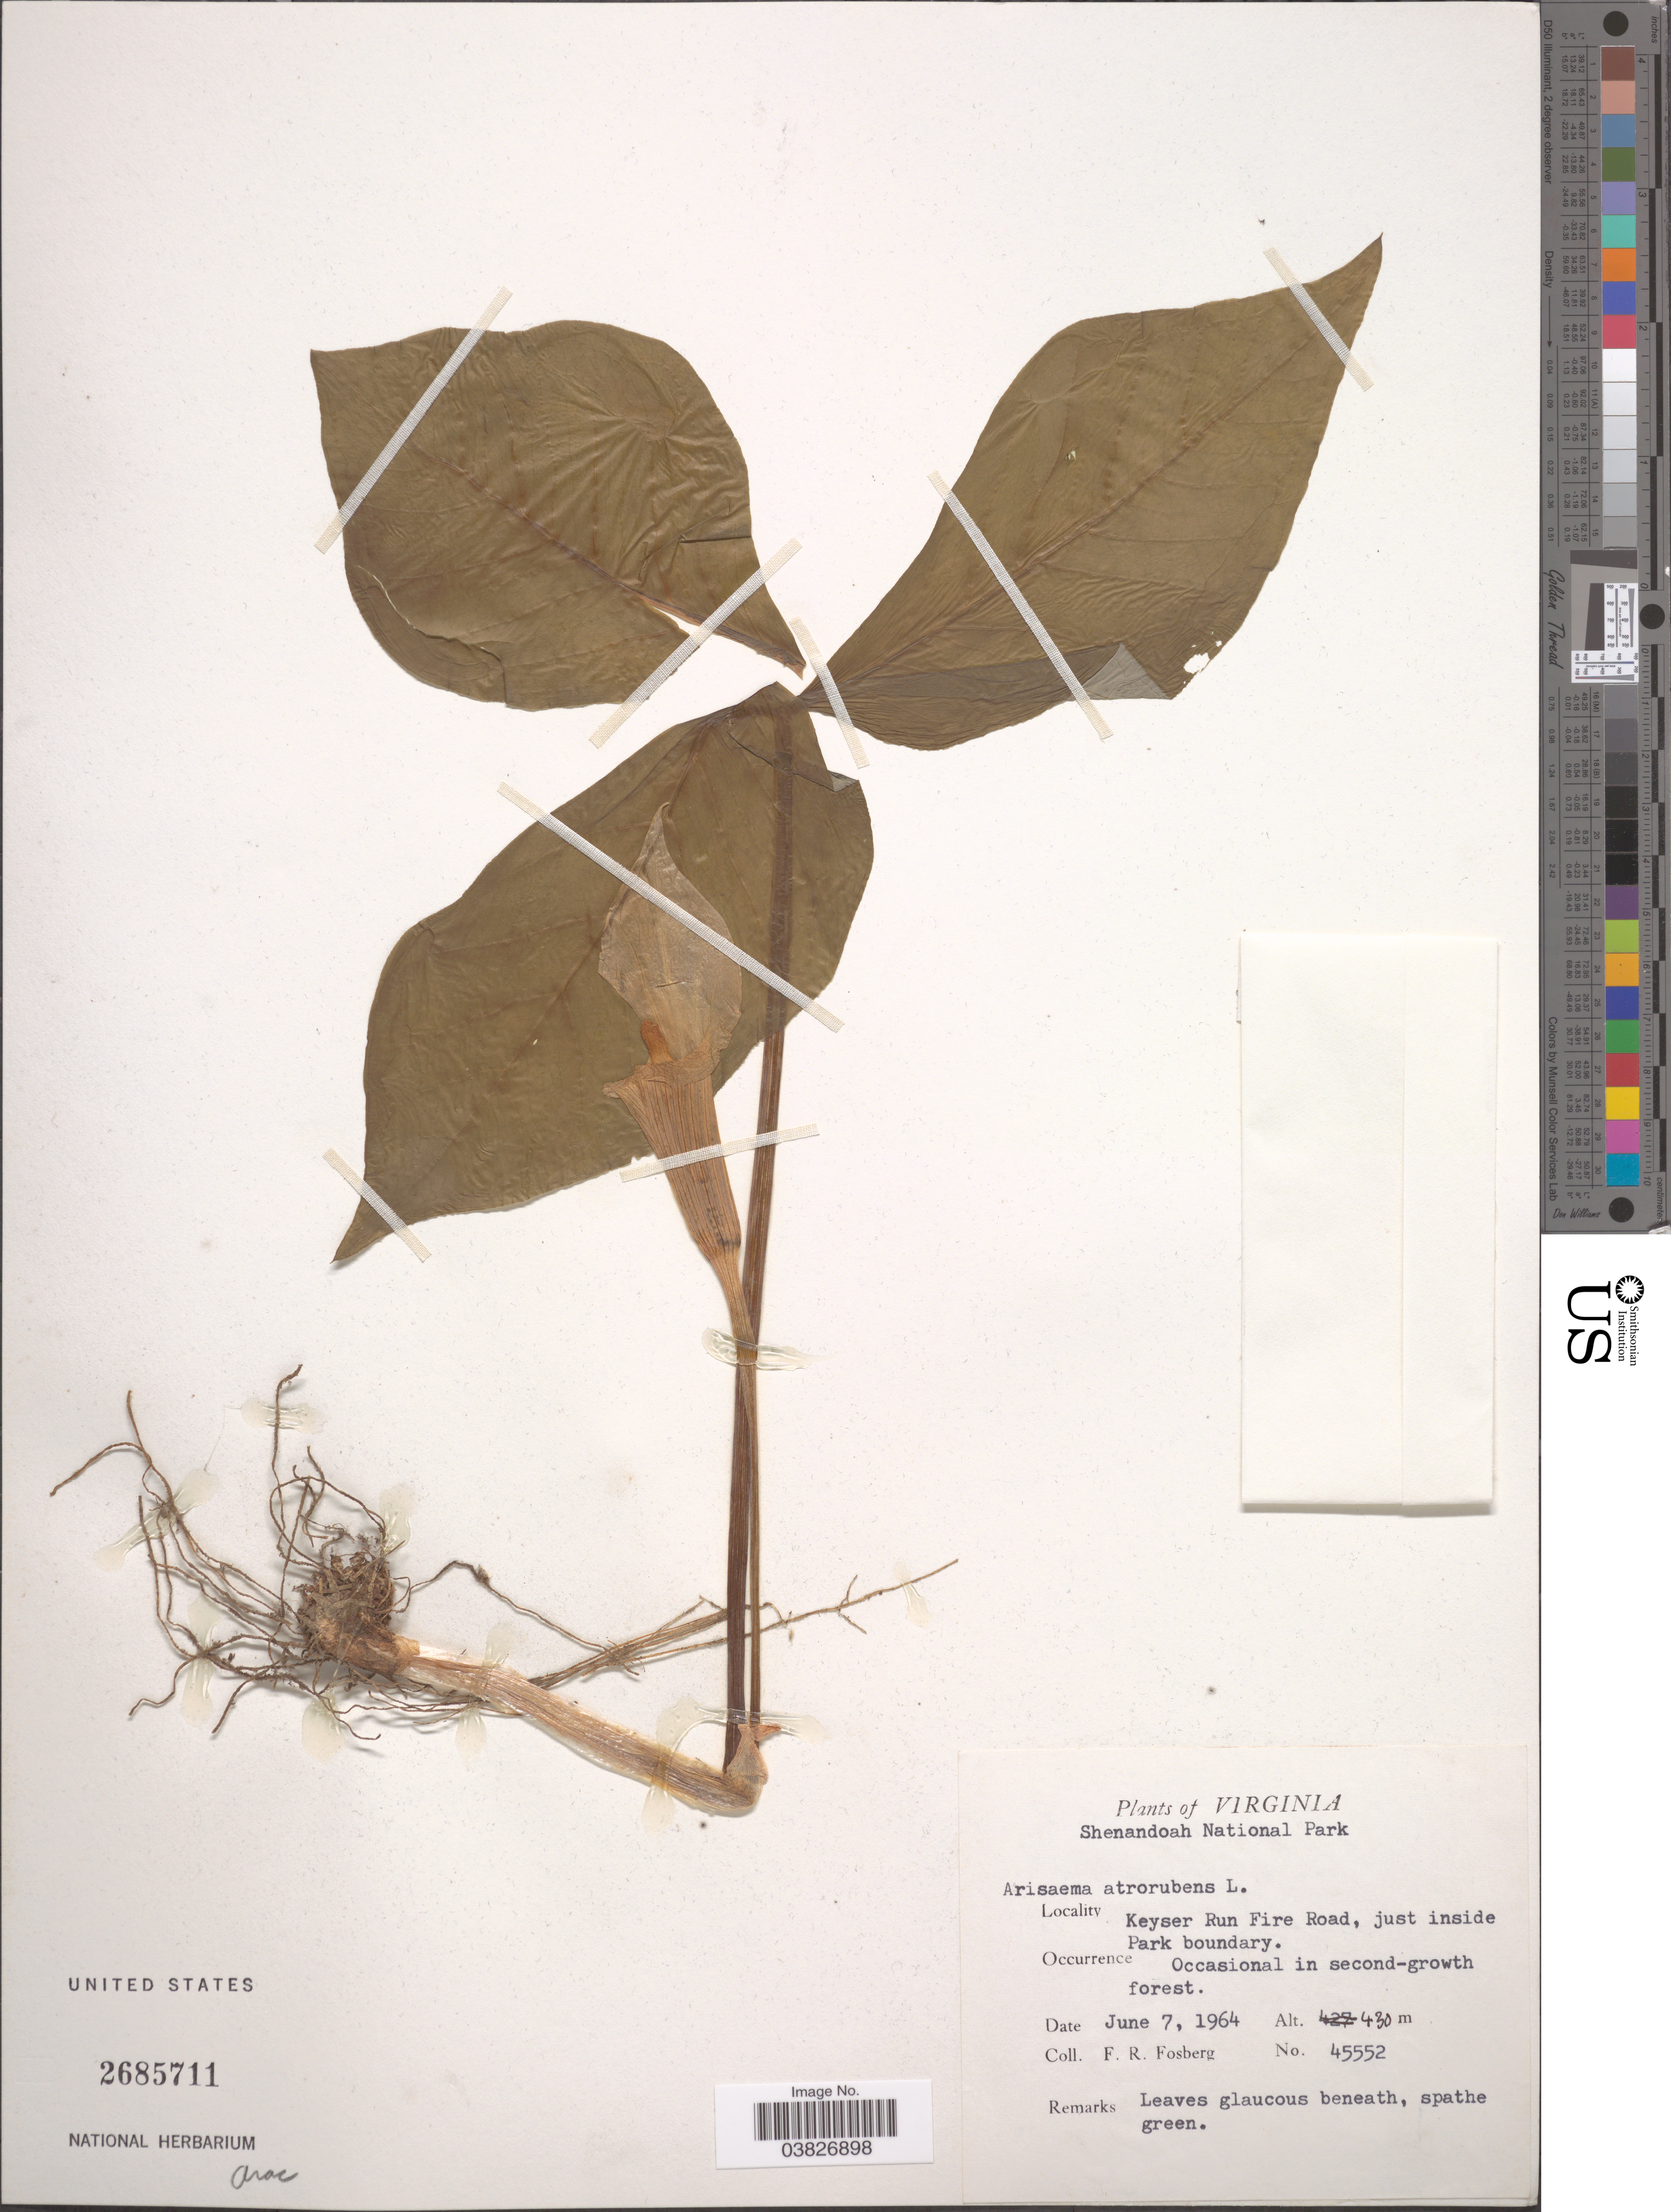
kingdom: Plantae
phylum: Tracheophyta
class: Liliopsida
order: Alismatales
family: Araceae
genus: Arisaema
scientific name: Arisaema atrorubens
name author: (Aiton) Blume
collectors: F. R. Fosberg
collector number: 45552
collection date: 1964-06-07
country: United States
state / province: Virginia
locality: Shenandoah National Park. Keyser Run Fire Road, just inside Park boundary.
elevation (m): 430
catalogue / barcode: US 2685711